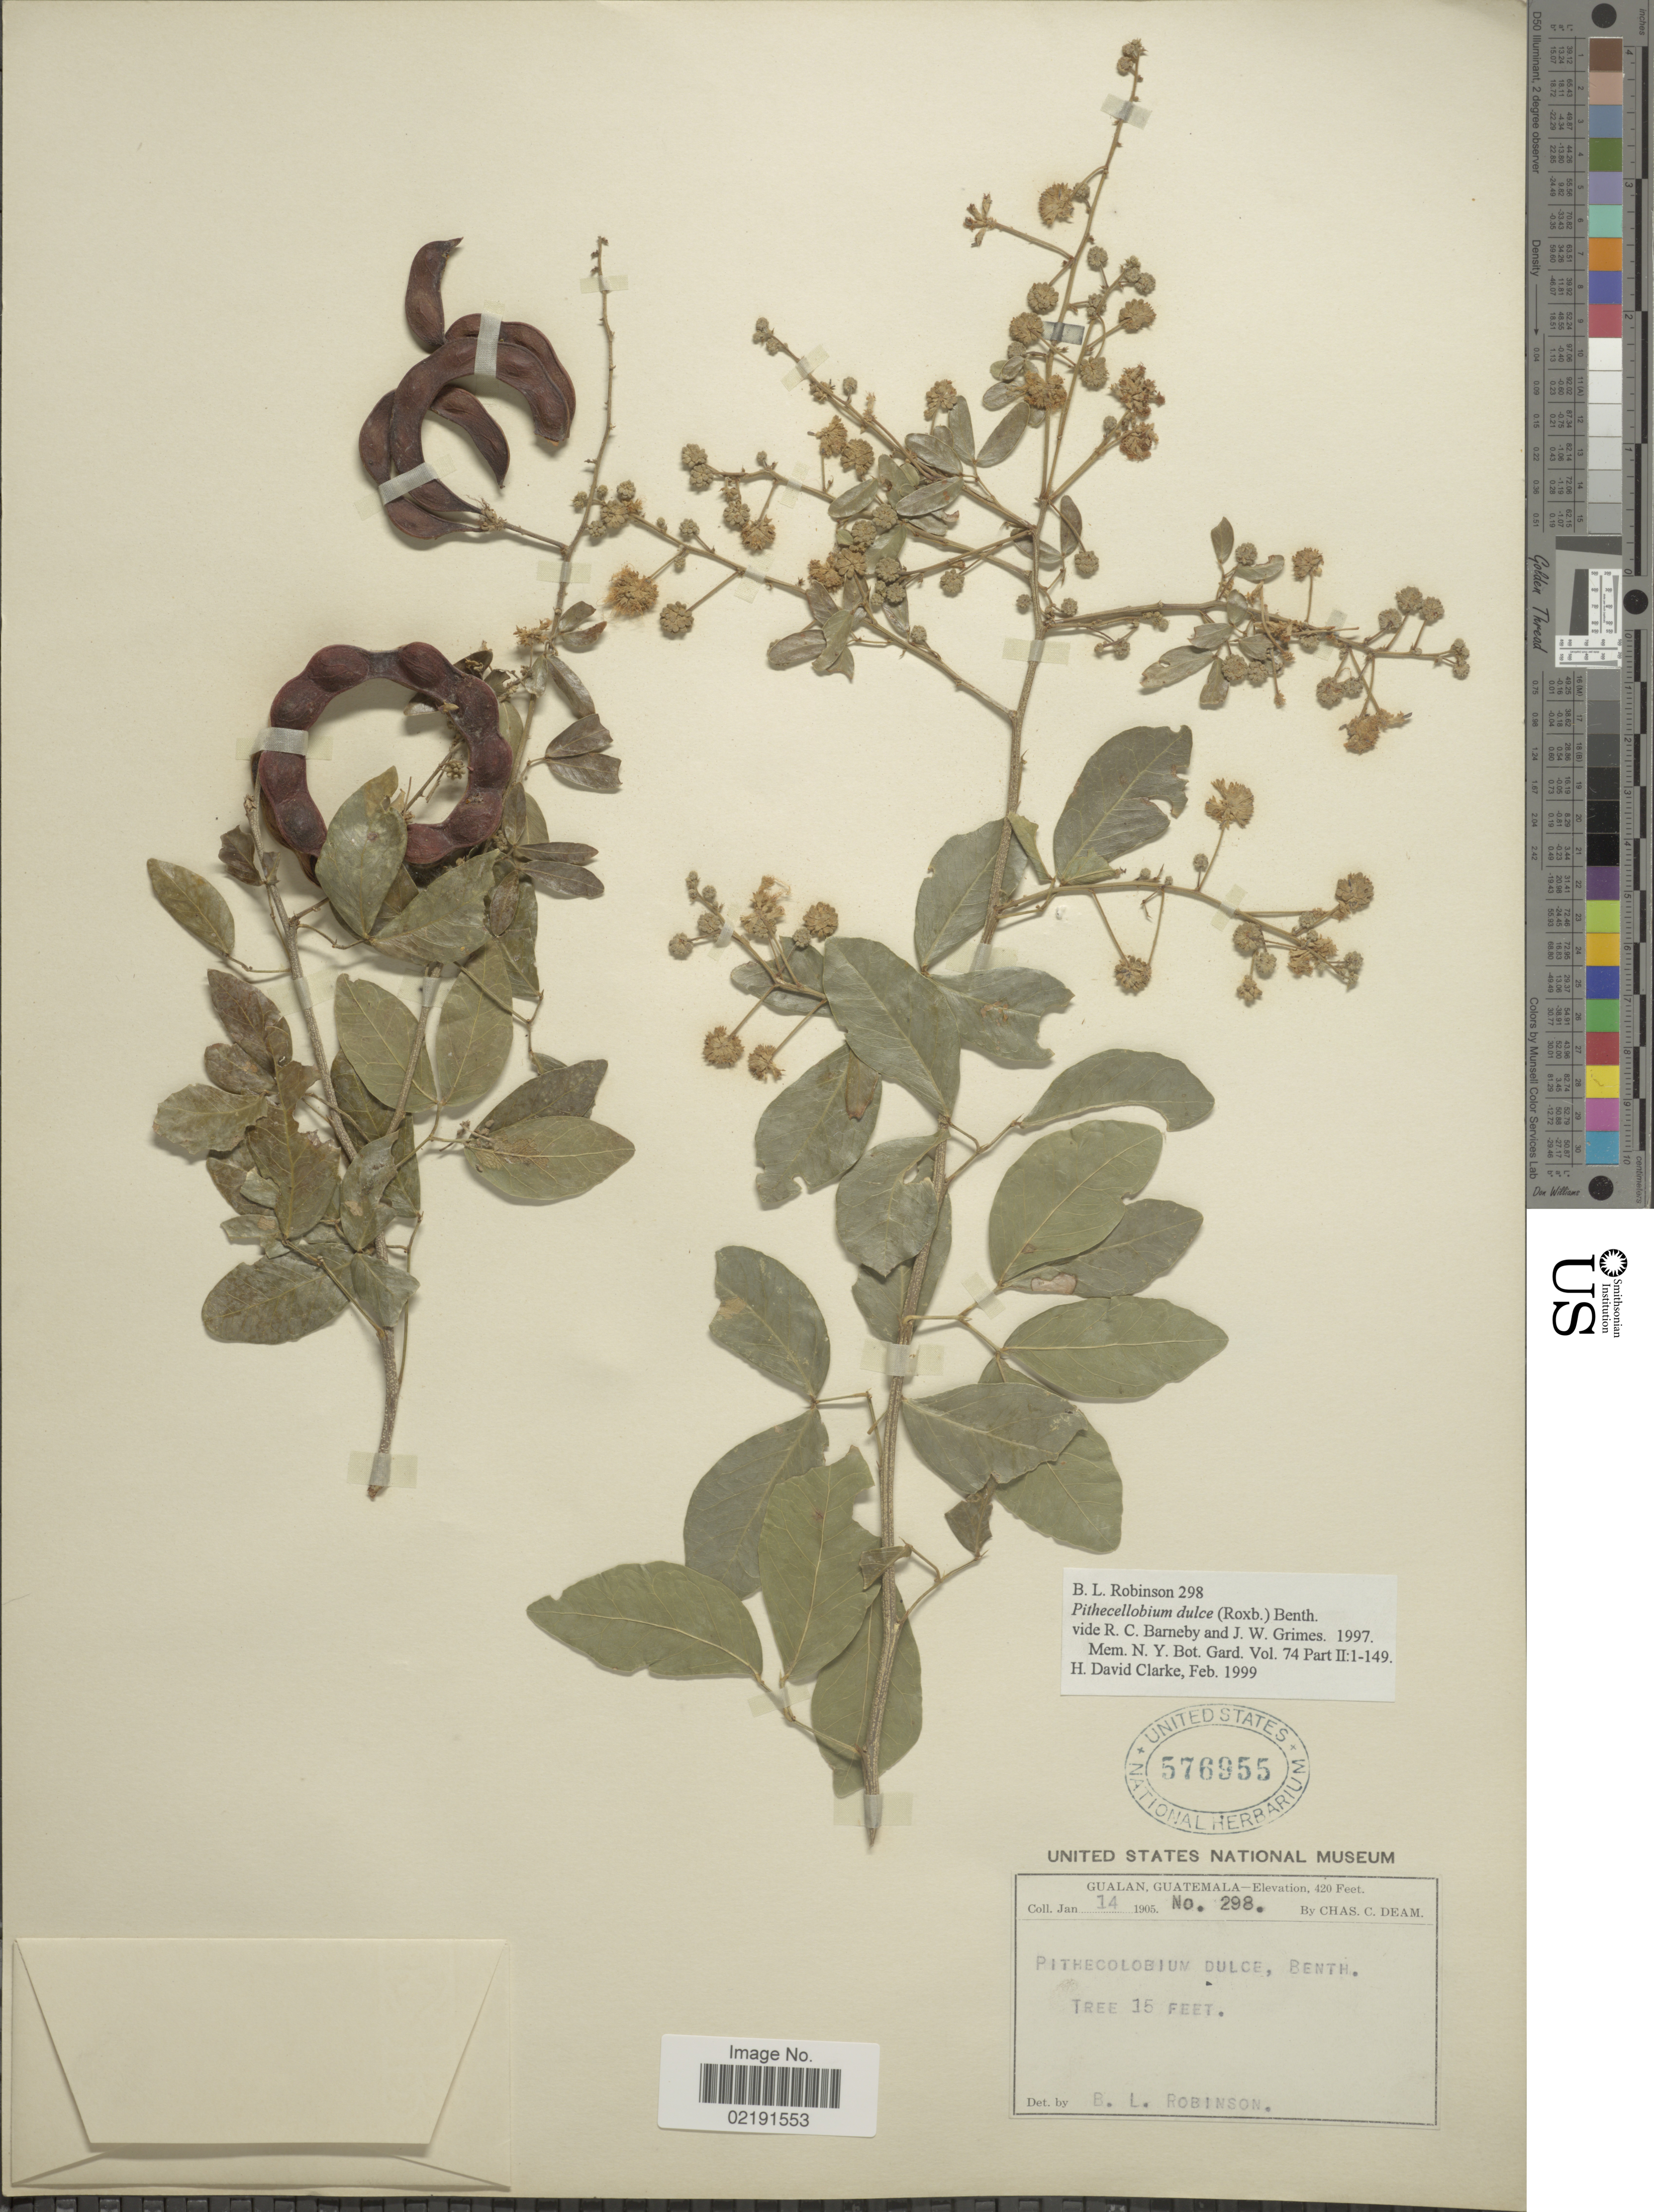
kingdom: Plantae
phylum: Tracheophyta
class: Magnoliopsida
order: Fabales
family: Fabaceae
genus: Pithecellobium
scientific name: Pithecellobium dulce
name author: (Roxb.) Benth.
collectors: C. C. Deam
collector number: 298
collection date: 1905-01-14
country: Guatemala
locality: Gualan, Guatemala.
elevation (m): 128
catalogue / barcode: US 576955